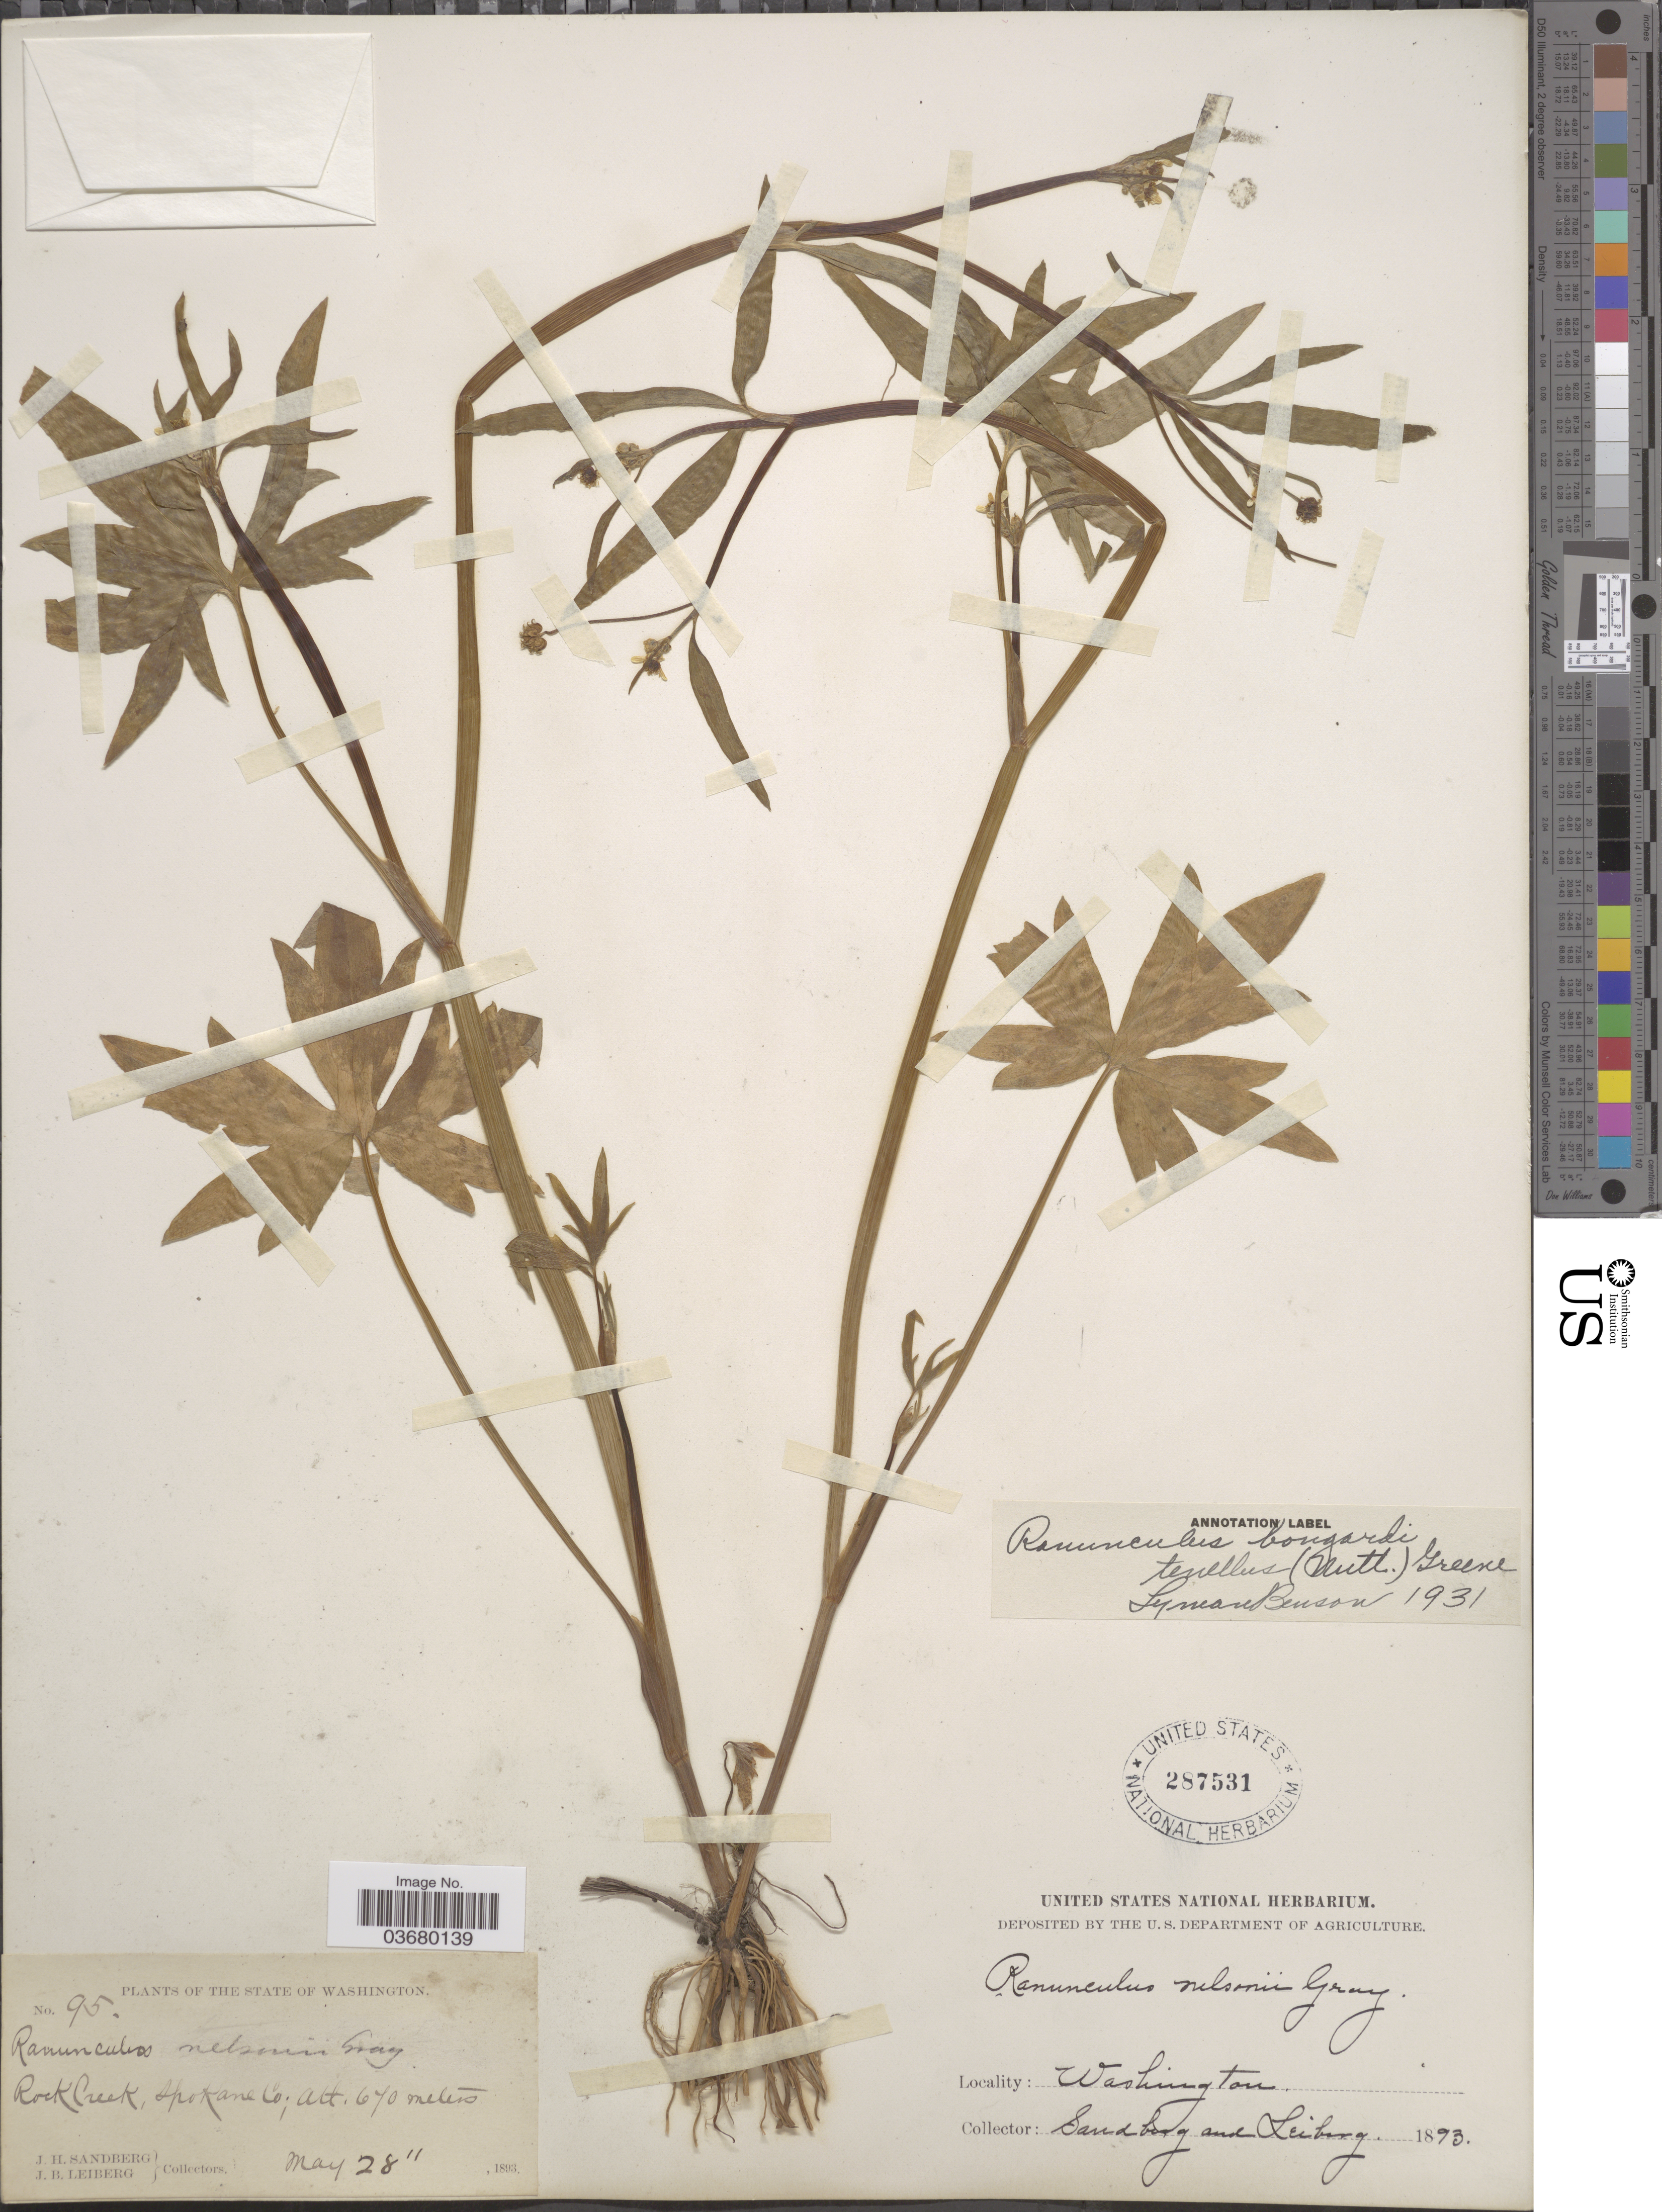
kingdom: Plantae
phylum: Tracheophyta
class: Magnoliopsida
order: Ranunculales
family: Ranunculaceae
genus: Ranunculus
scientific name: Ranunculus bongardii var. tenellus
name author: (A. Gray) Greene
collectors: J. H. Sandberg & J. B. Leiberg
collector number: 95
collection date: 1893-05-28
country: United States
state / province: Washington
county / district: Spokane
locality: Rock Creek, Spokane Co.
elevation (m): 670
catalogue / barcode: US 287531